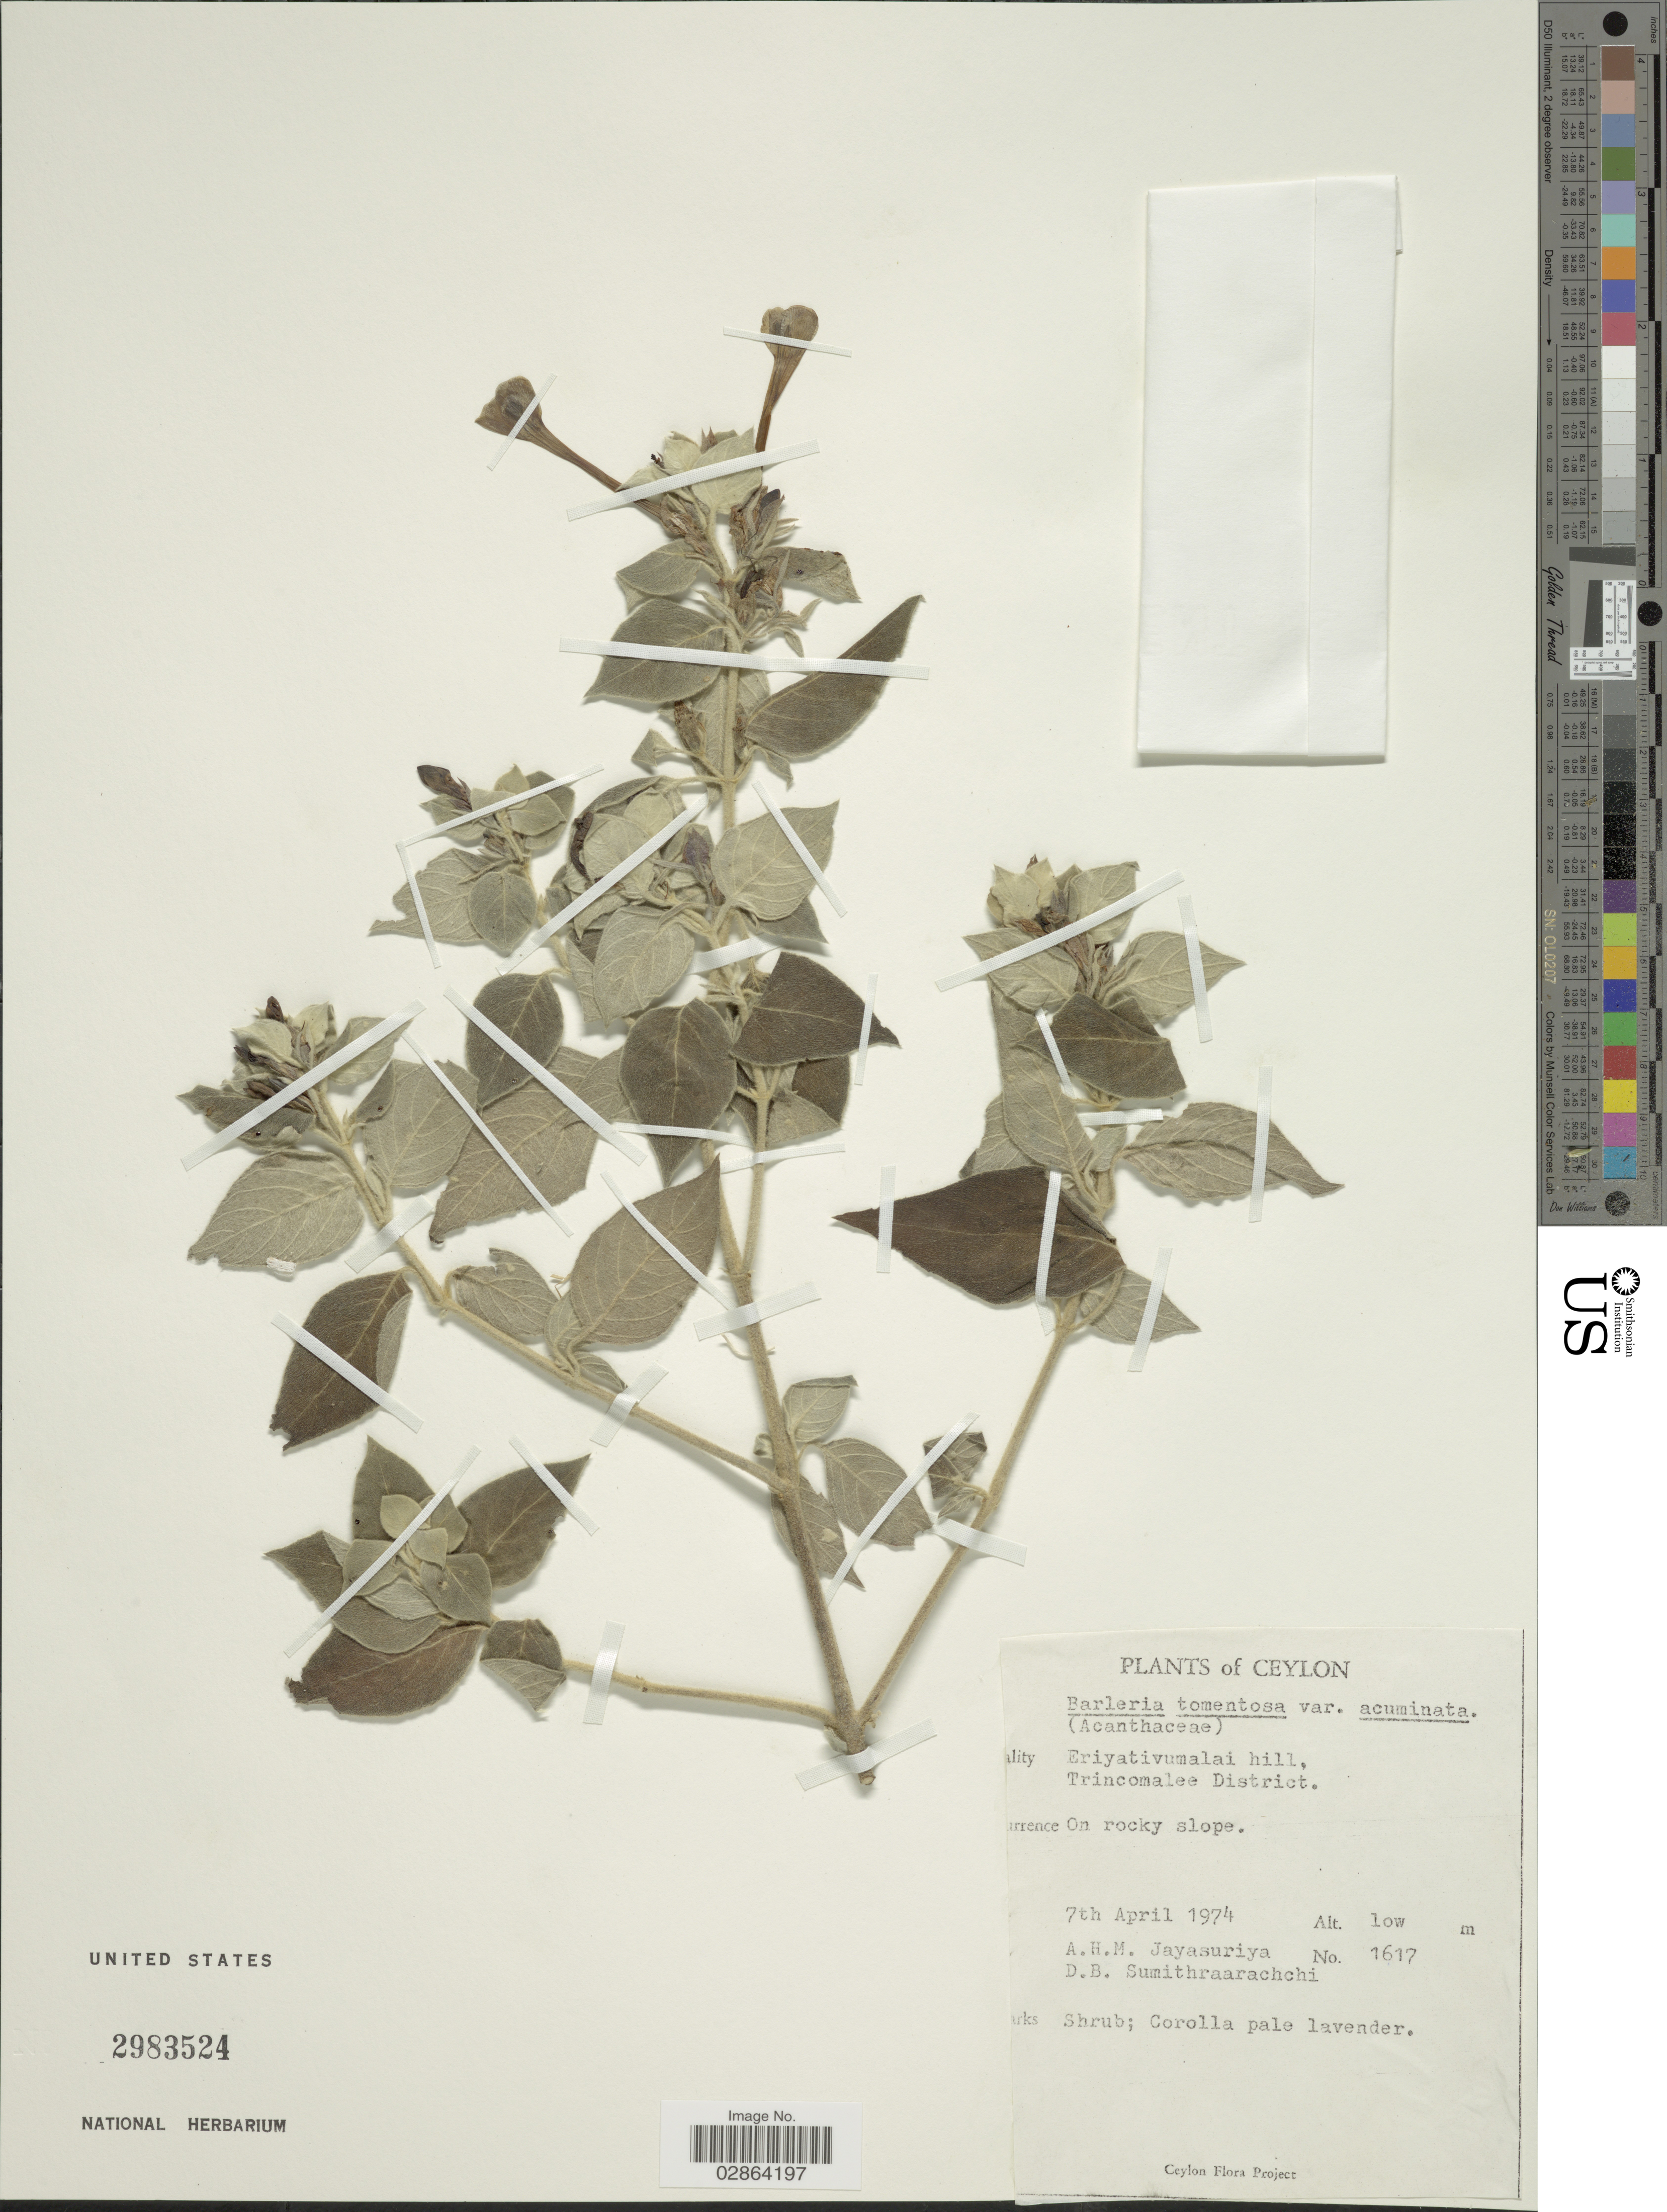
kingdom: Plantae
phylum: Tracheophyta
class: Magnoliopsida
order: Lamiales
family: Acanthaceae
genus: Barleria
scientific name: Barleria tomentosa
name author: A. Roth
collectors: A. Jayasuriya & D. B. Sumithraarachchi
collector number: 1617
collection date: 1974-04-07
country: Sri Lanka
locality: Ceylon, Eriyativumalai Hill, Trincomalee District.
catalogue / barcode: US 2983524